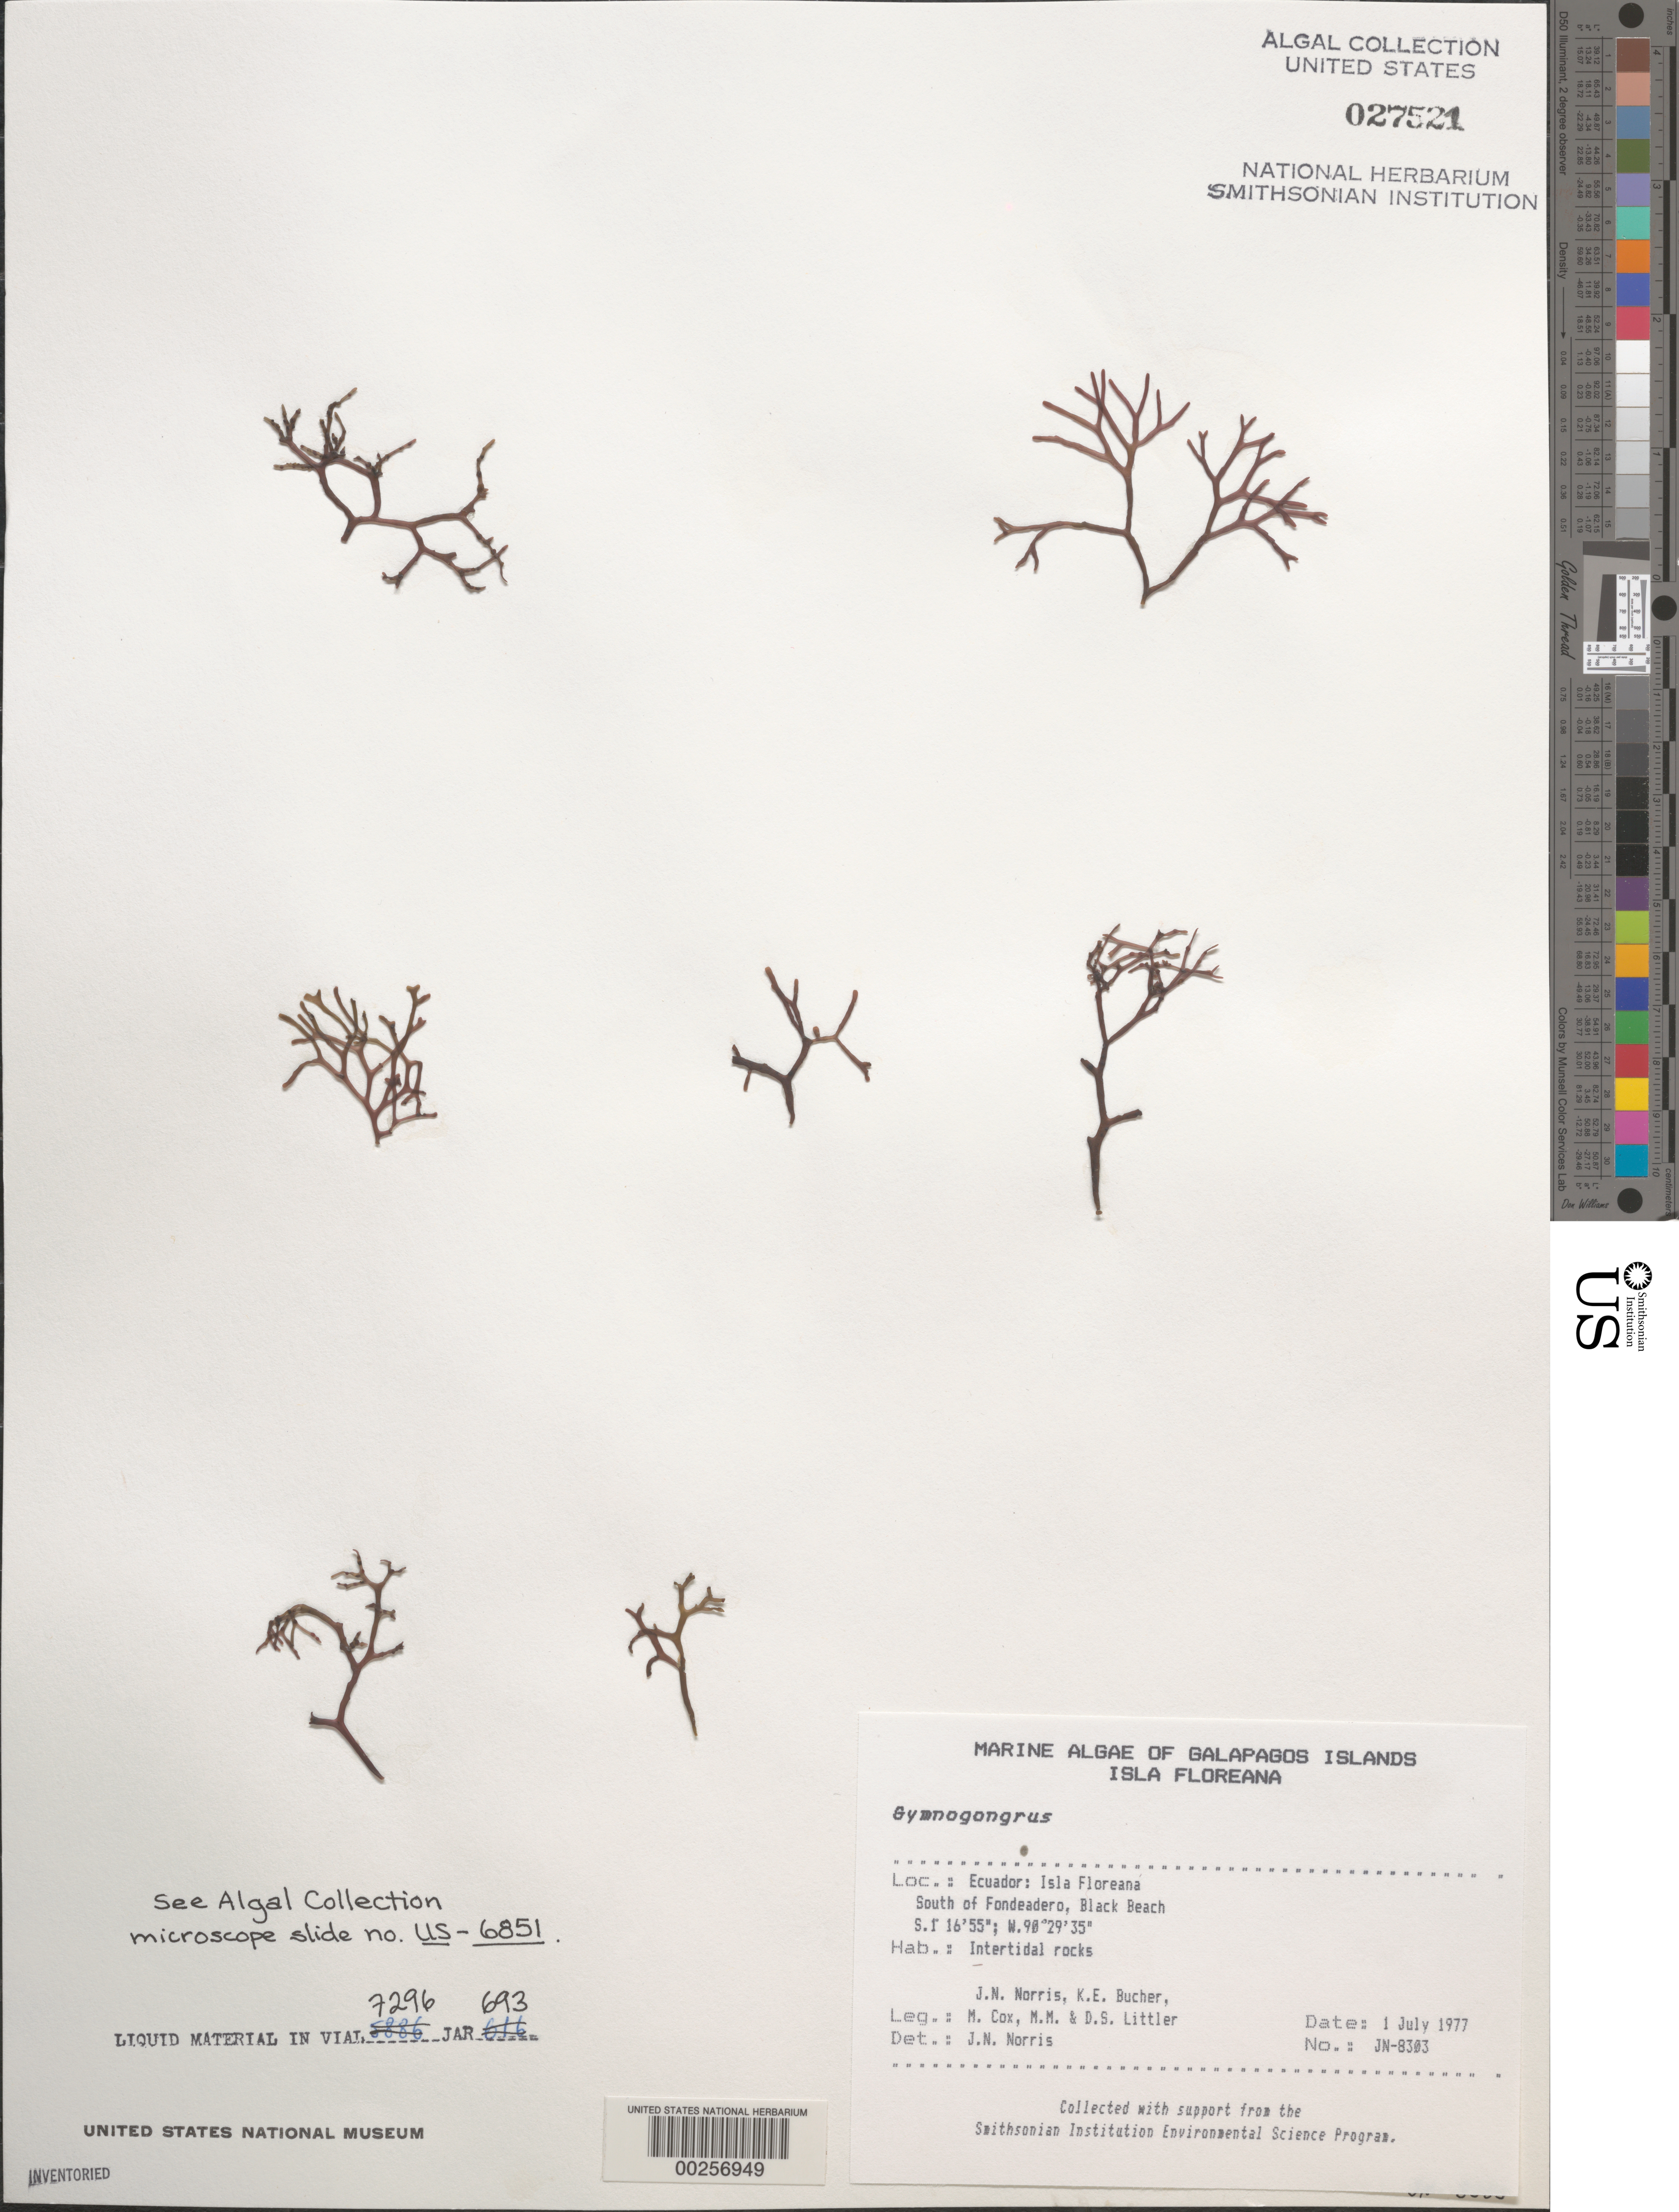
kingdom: Plantae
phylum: Rhodophyta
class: Florideophyceae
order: Gigartinales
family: Phyllophoraceae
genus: Gymnogongrus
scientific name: Gymnogongrus sp.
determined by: Norris, James N.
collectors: J. N. Norris, K. E. Bucher, M. Cox, M. M. Littler & D. S. Littler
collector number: JN-8303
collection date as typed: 01 Jul 1977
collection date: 1977-07-01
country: Ecuador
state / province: Colón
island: Floreana [Charles, Santa Maria]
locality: Black Beach south of Fondeadero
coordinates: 1 16'55"S, 90 29'35"W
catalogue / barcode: US 27521